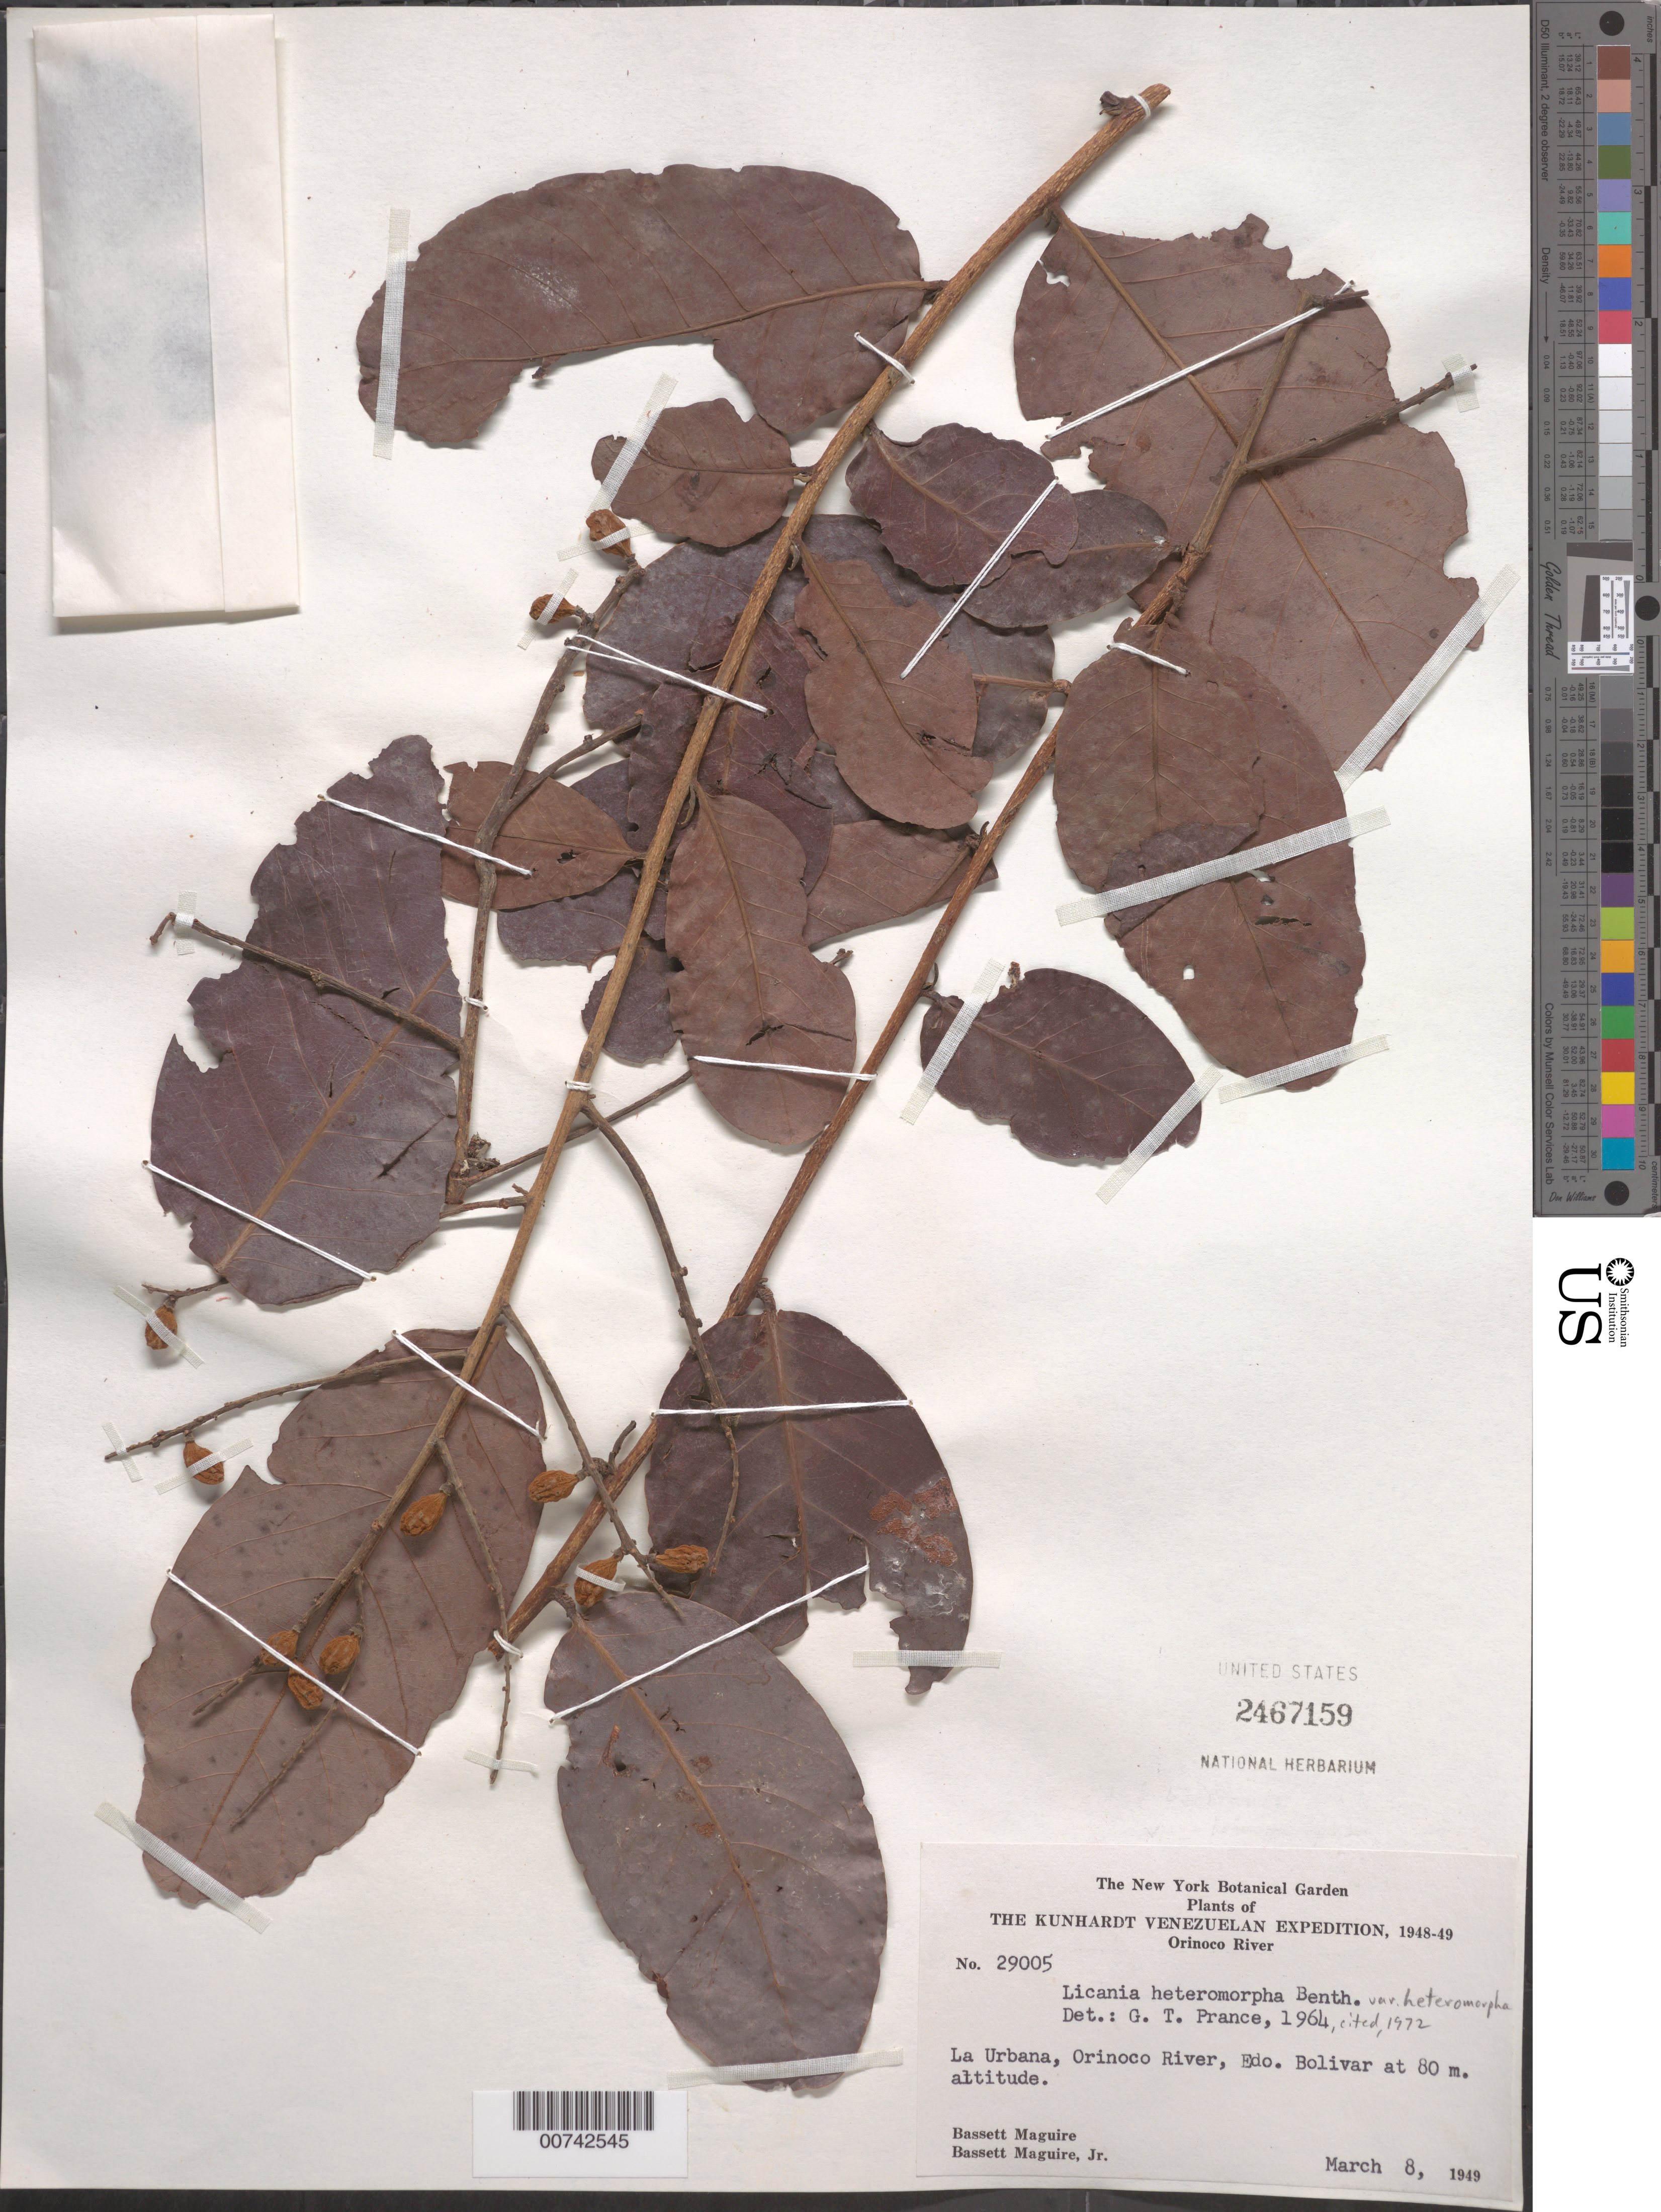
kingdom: Plantae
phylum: Tracheophyta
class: Magnoliopsida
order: Malpighiales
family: Chrysobalanaceae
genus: Hymenopus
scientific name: Hymenopus heteromorphus var. heteromorphus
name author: (Benth.) Sothers & Prance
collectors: B. Maguire & B. Maguire Jr.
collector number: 29005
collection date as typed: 8-Mar-49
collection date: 1949-03-08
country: Venezuela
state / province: Bolívar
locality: Río Orinoco, La Urbana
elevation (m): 80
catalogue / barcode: US 2467159